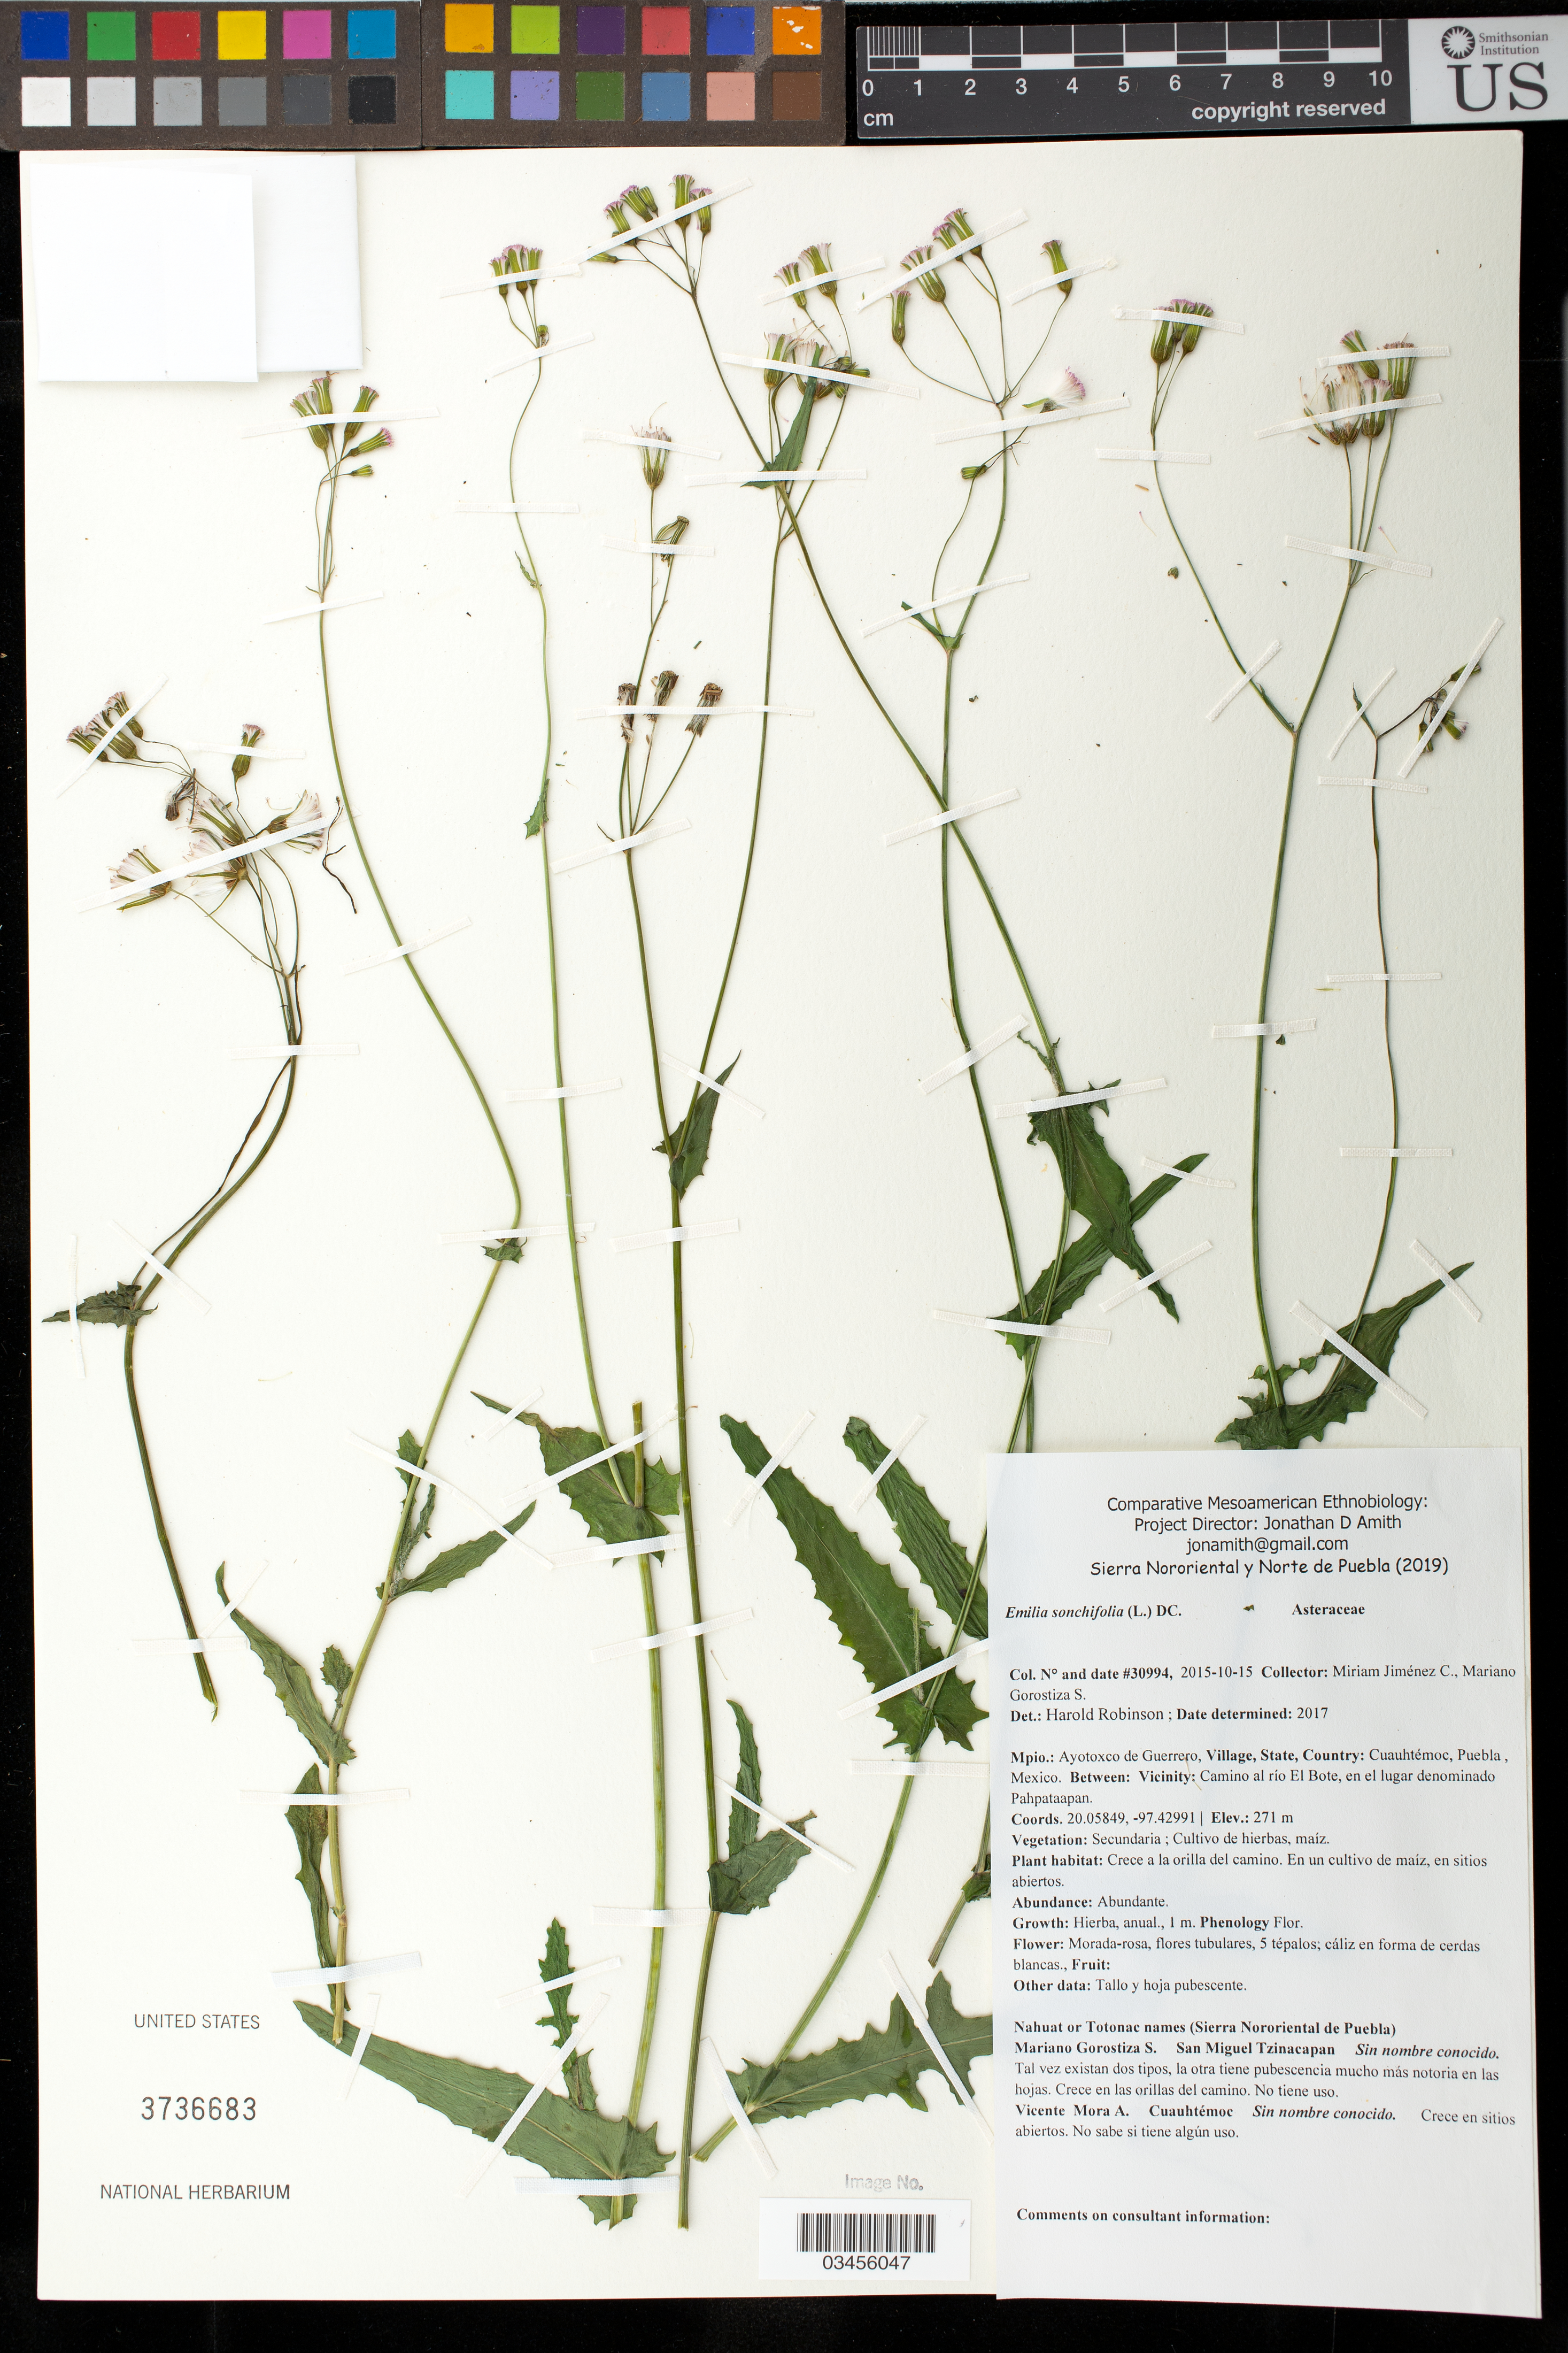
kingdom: Plantae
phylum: Tracheophyta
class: Magnoliopsida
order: Asterales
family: Asteraceae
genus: Emilia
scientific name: Emilia sonchifolia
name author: (L.) DC.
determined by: Robinson, Harold E., (US)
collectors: M. Jiménez Chimil & M. Gorostiza S.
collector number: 30994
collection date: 2015-10-15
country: México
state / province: Puebla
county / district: Ayotoxco de Guerrero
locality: PUEBLO: Cuauhtémoc; LOCALIDAD EXACTA: Camino al río El Bote, en el lugar denominado Pahpatapan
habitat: Cultivo de hierbas, maíz. | A la orilla del camino. En un cultivo de maíz, en sitios abiertos.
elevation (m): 271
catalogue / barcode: US 3736683